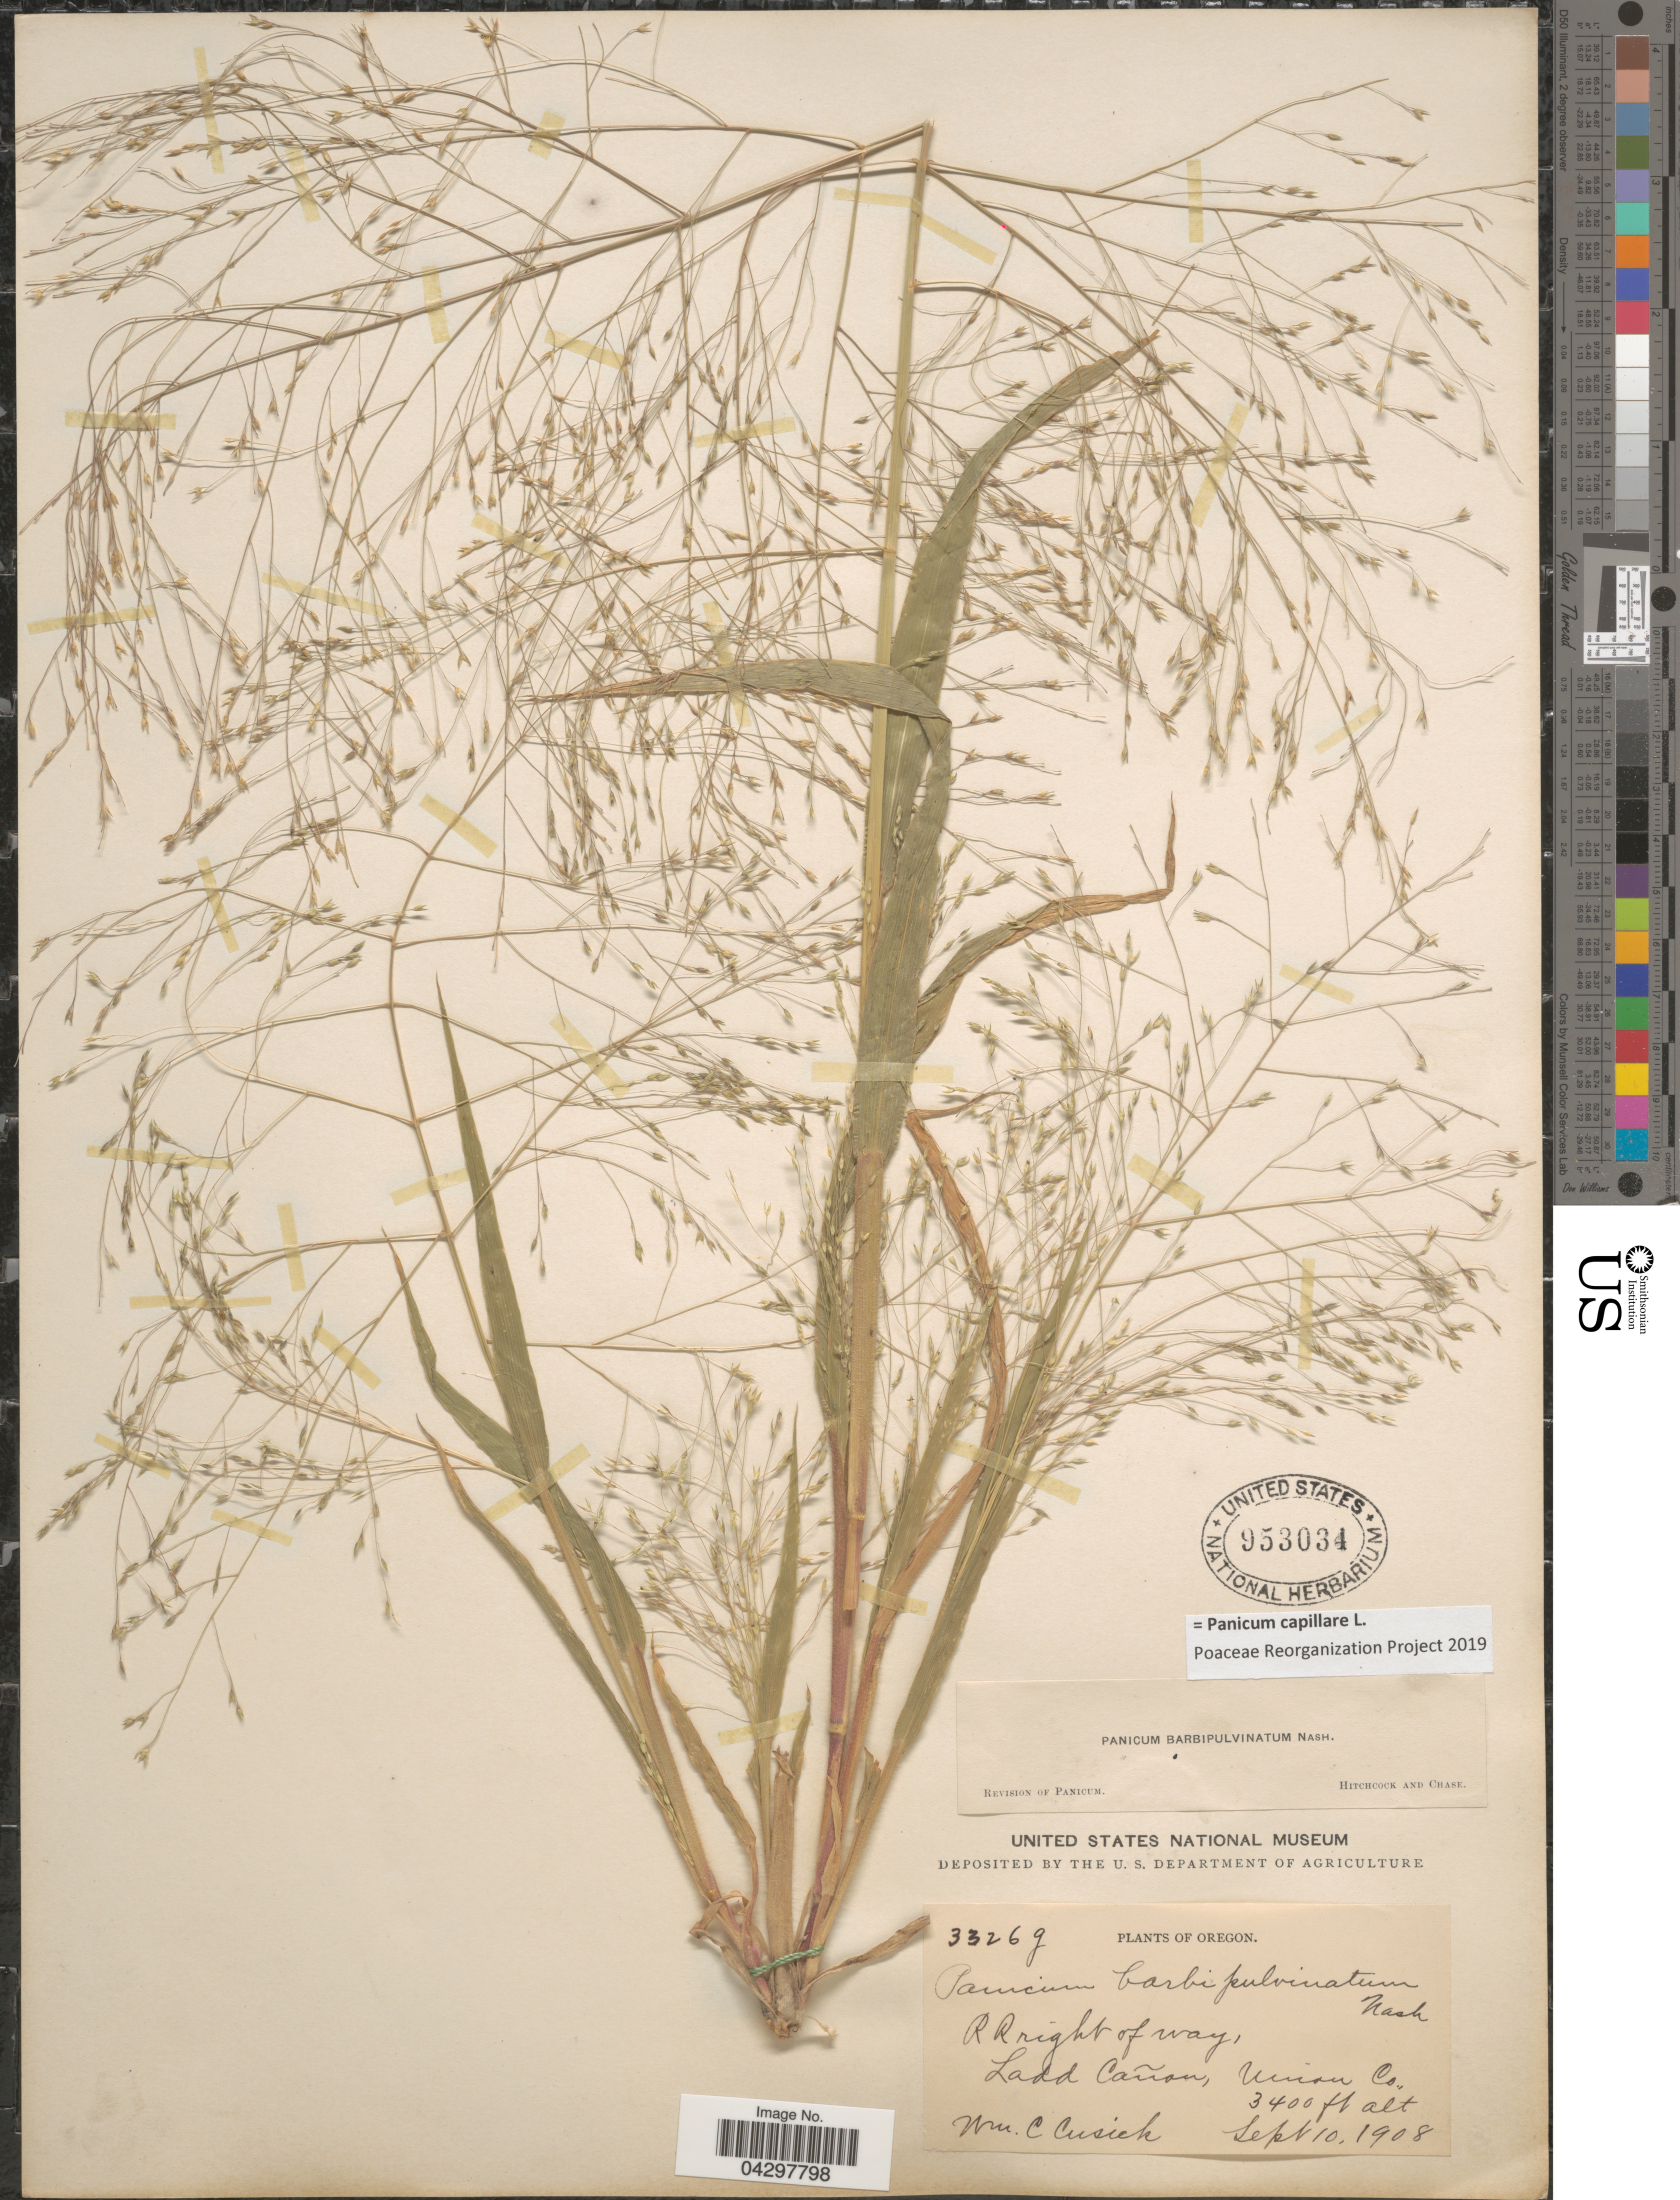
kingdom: Plantae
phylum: Tracheophyta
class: Liliopsida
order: Poales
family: Poaceae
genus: Panicum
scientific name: Panicum capillare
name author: L.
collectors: W. C. Cusick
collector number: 33269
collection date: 1908-09-10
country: United States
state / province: Oregon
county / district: Union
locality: R R right of way, Ladd Cañon, Union Co.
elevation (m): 1036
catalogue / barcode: US 953034